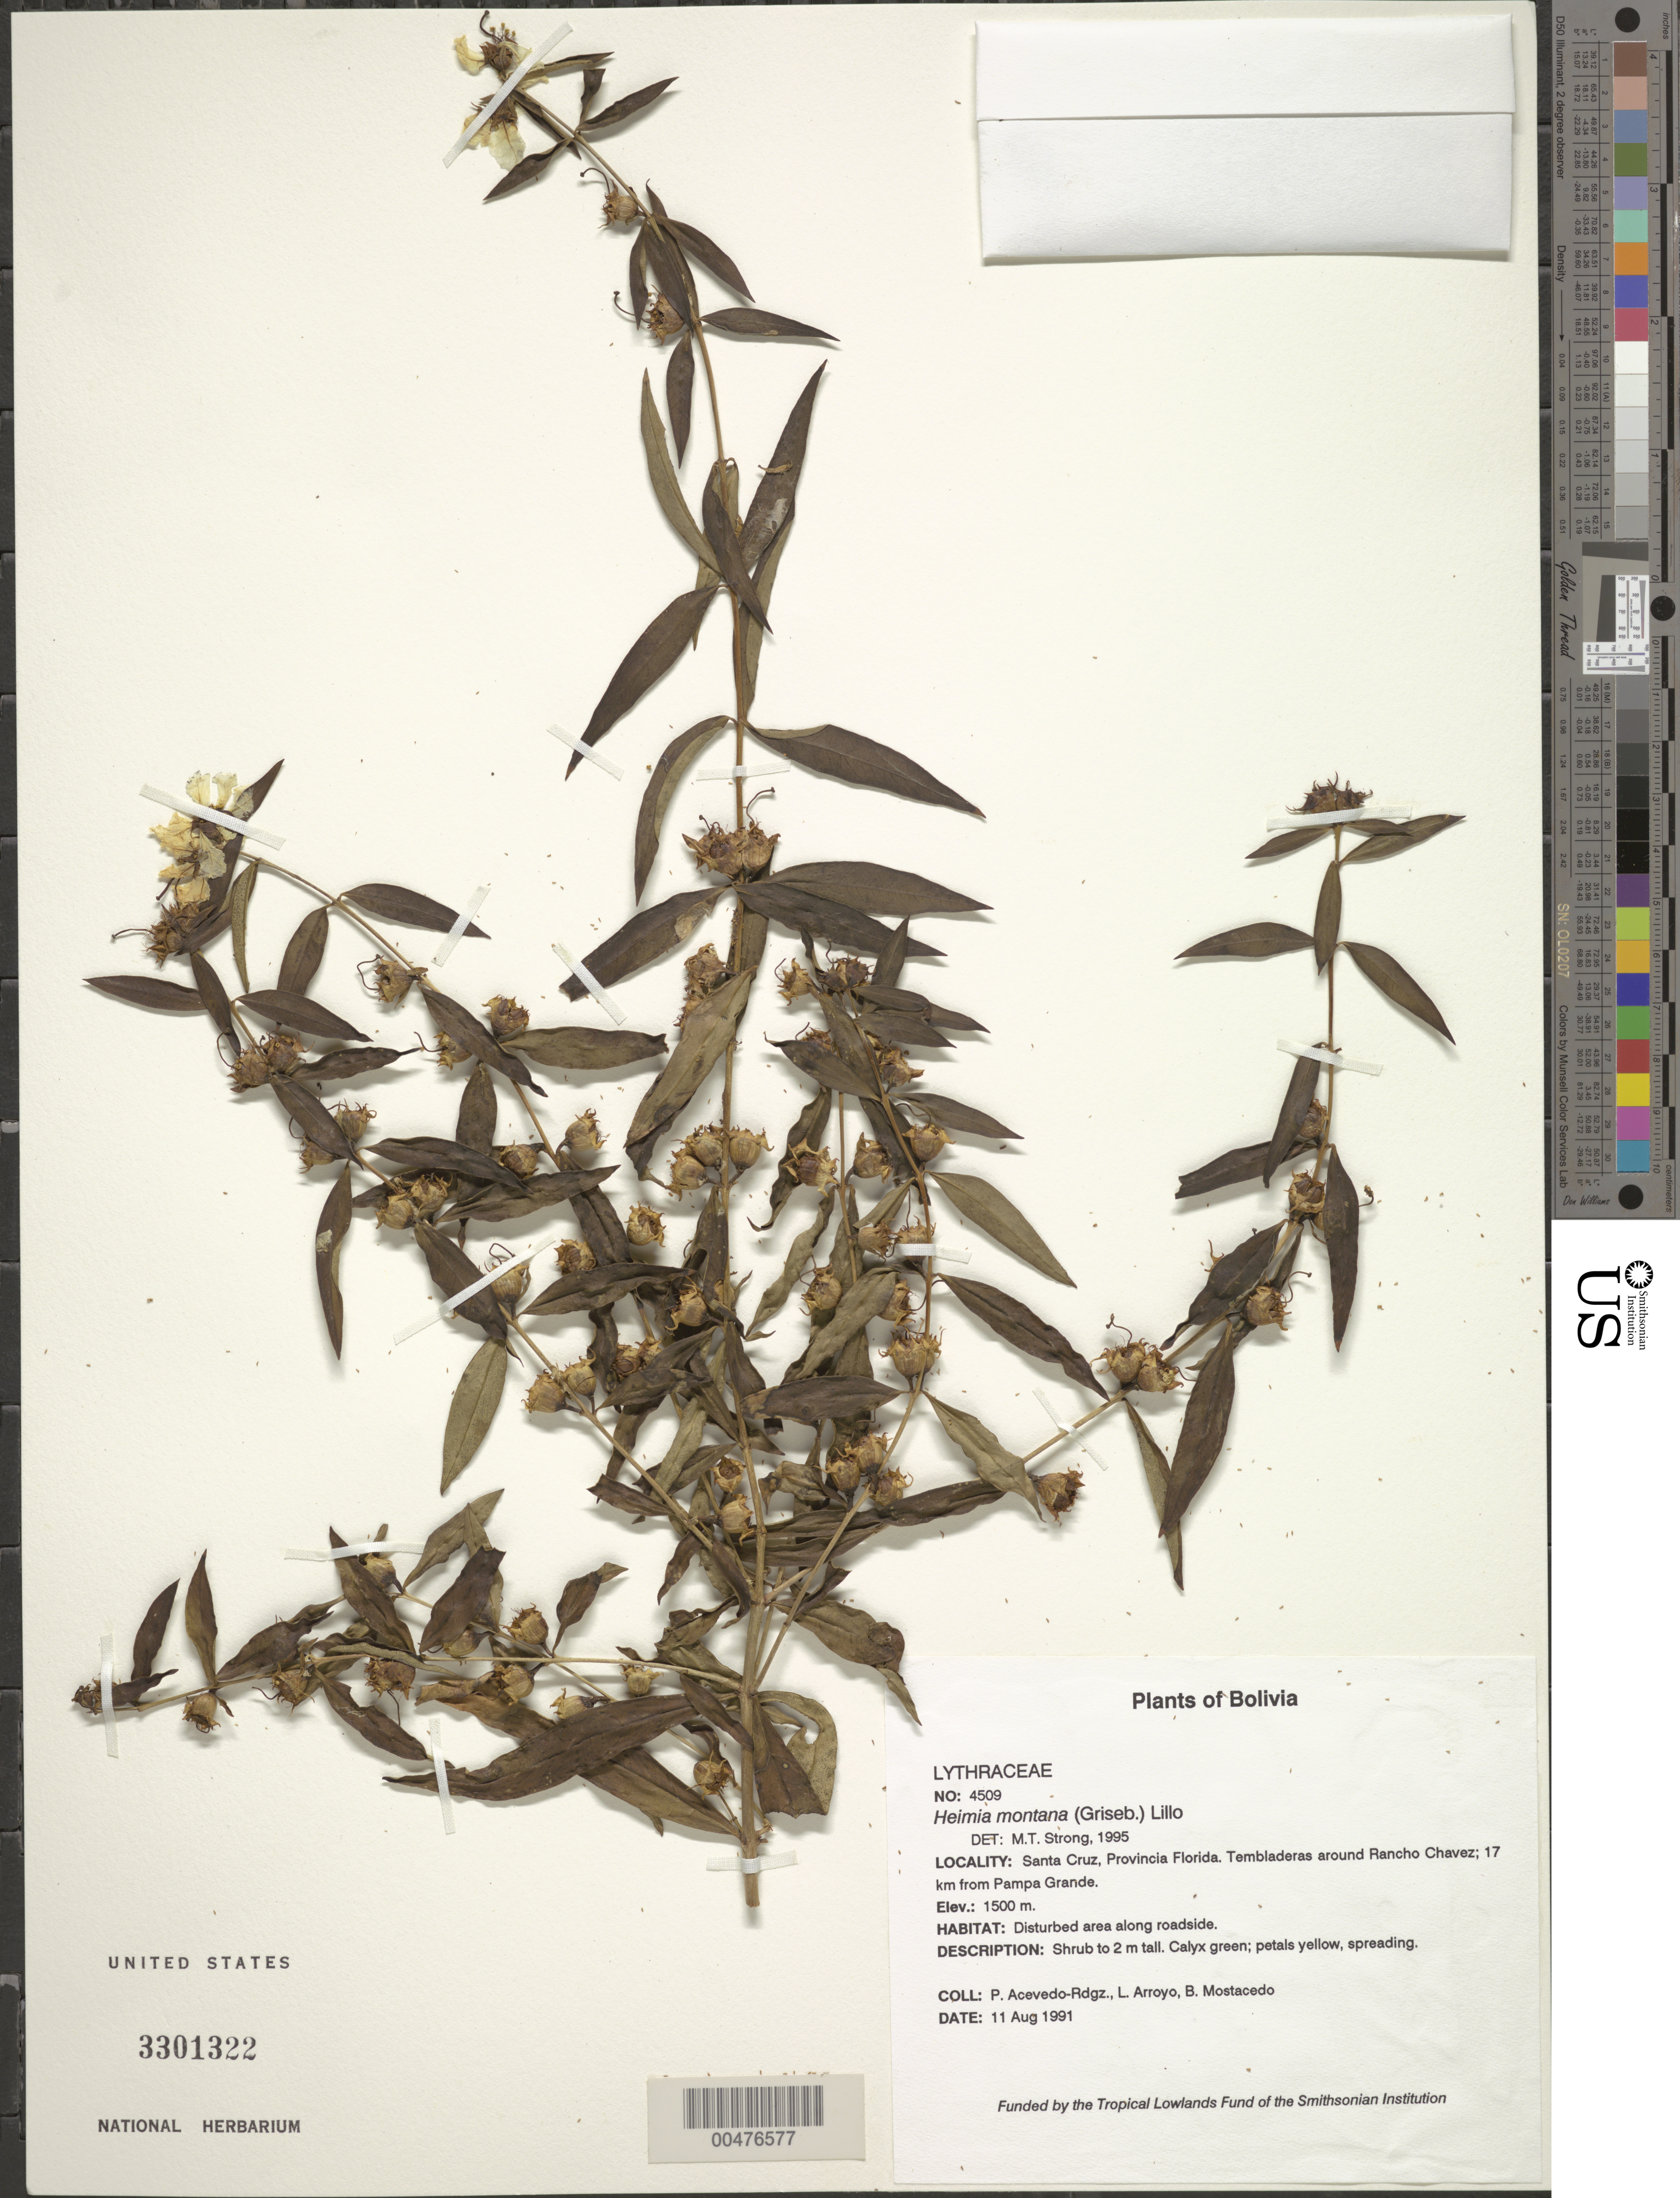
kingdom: Plantae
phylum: Tracheophyta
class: Magnoliopsida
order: Myrtales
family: Lythraceae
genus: Heimia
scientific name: Heimia montana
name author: (Griseb.) Lillo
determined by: Strong, M. T., (US), Smithsonian Institution - National Museum of Natural History (UNITED STATES)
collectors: P. Acevedo-Rodr., L. Arroyo & B. Mostacedo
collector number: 4509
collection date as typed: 11 Aug 1991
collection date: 1991-08-11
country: Bolivia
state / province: Santa Cruz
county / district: Florida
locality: Tembladeras around Rancho Chavez; 17 km from Pampa Grande.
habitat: Disturbed area along roadside.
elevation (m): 1500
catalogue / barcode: US 3301322